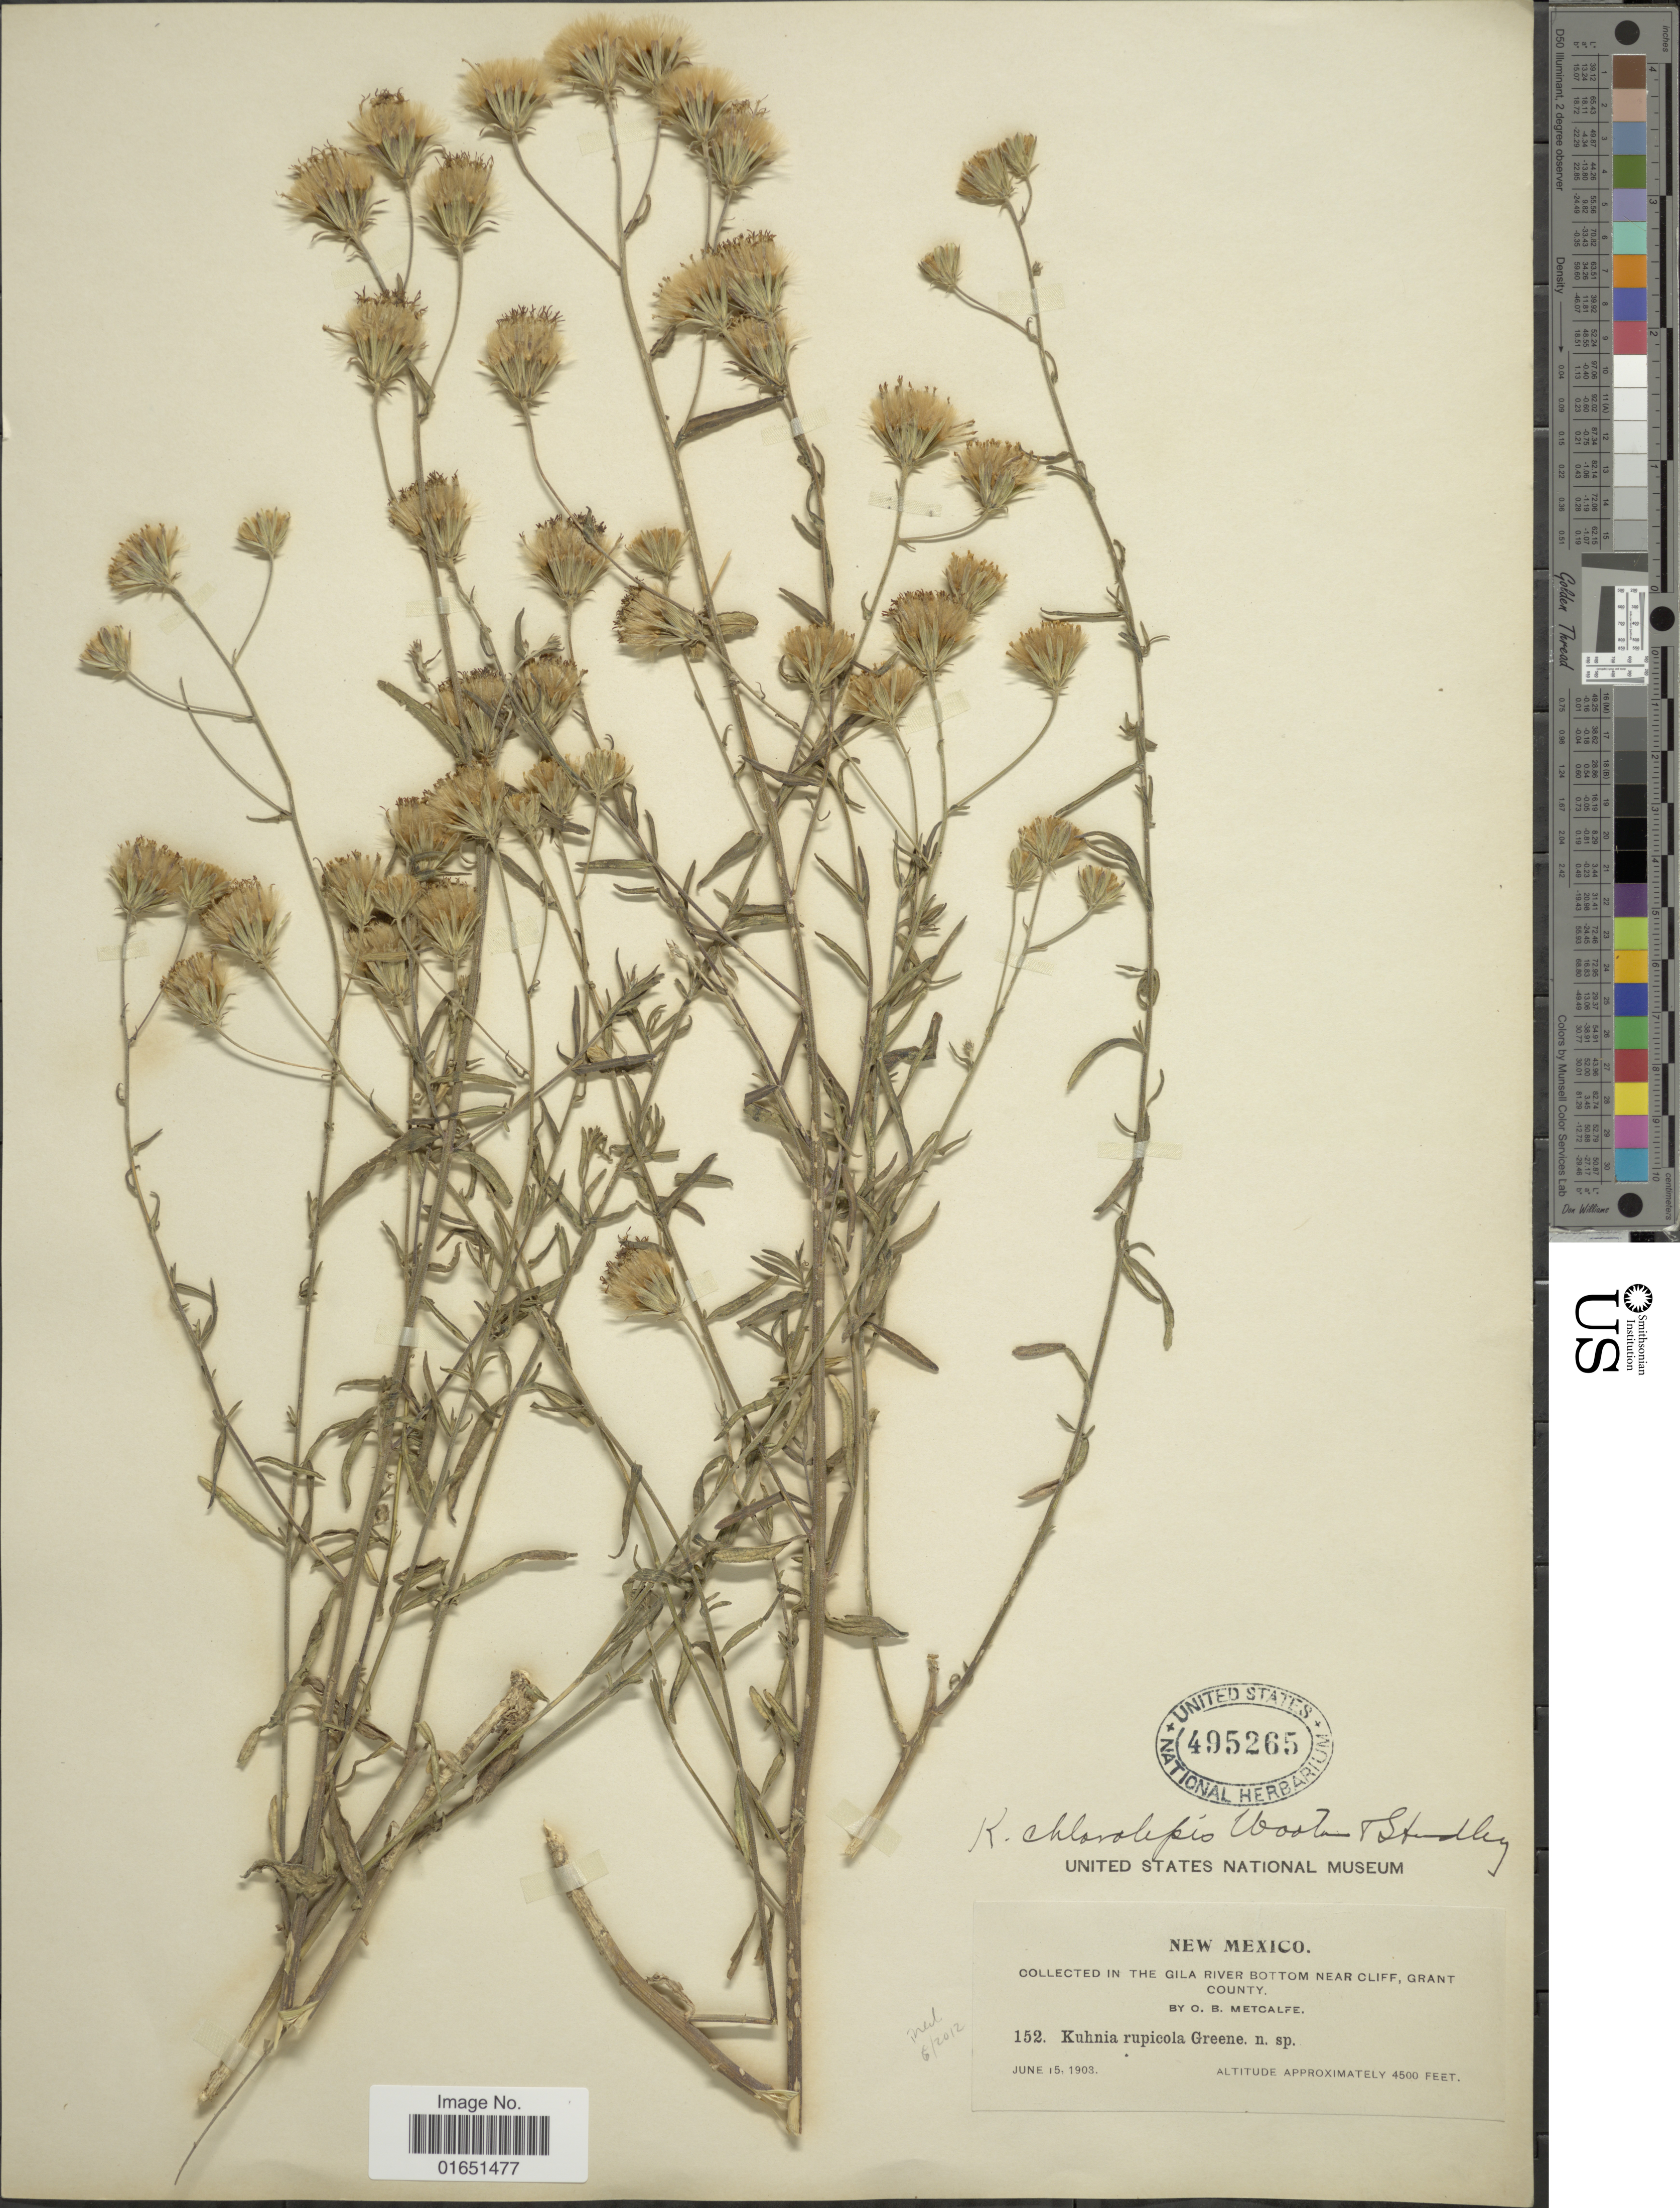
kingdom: Plantae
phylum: Tracheophyta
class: Magnoliopsida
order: Asterales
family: Asteraceae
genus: Brickellia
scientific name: Brickellia rosmarinifolia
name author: (Vent.) W.A. Weber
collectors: O. Metcalf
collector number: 152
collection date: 1903-06-15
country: United States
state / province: New Mexico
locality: In the Gila River Bottom near Cliff, Grant County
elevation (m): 1372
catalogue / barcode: US 495265